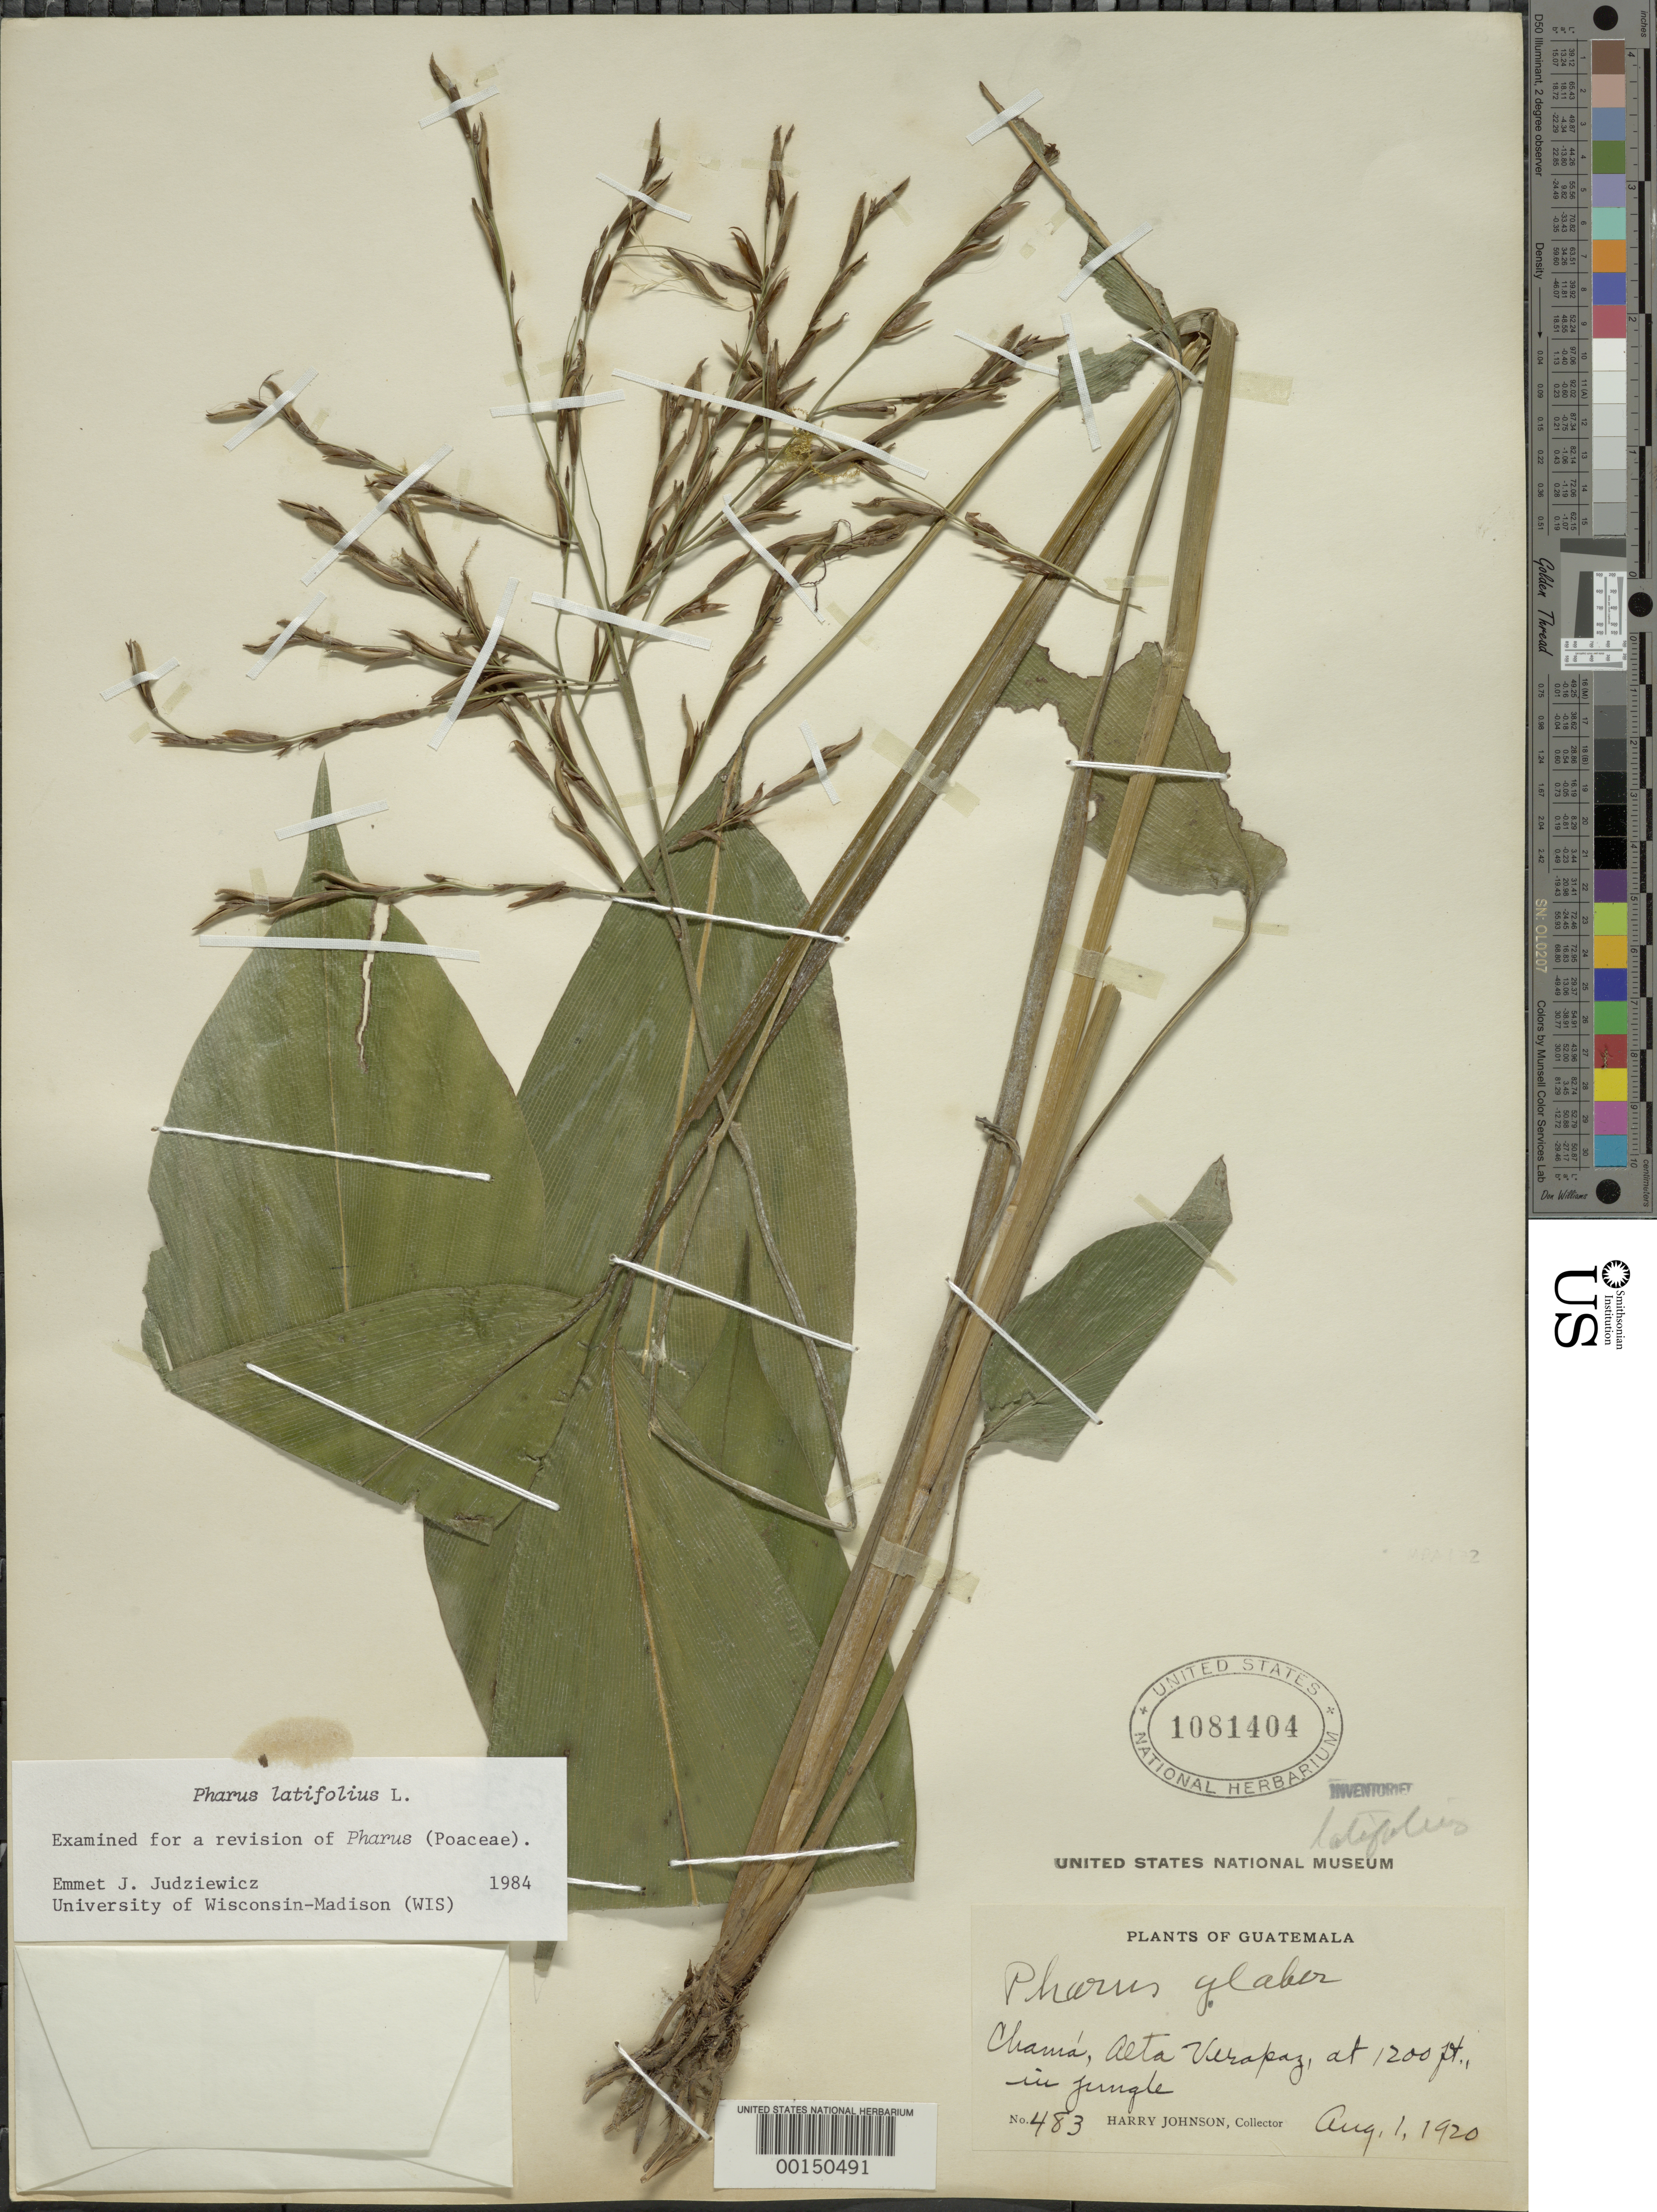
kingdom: Plantae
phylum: Tracheophyta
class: Liliopsida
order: Poales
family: Poaceae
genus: Pharus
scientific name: Pharus latifolius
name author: L.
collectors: H. Johnson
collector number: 483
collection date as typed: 01 Aug 1920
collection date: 1920-08-01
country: Guatemala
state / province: Alta Verapaz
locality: Chamá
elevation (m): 366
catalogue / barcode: US 1081404